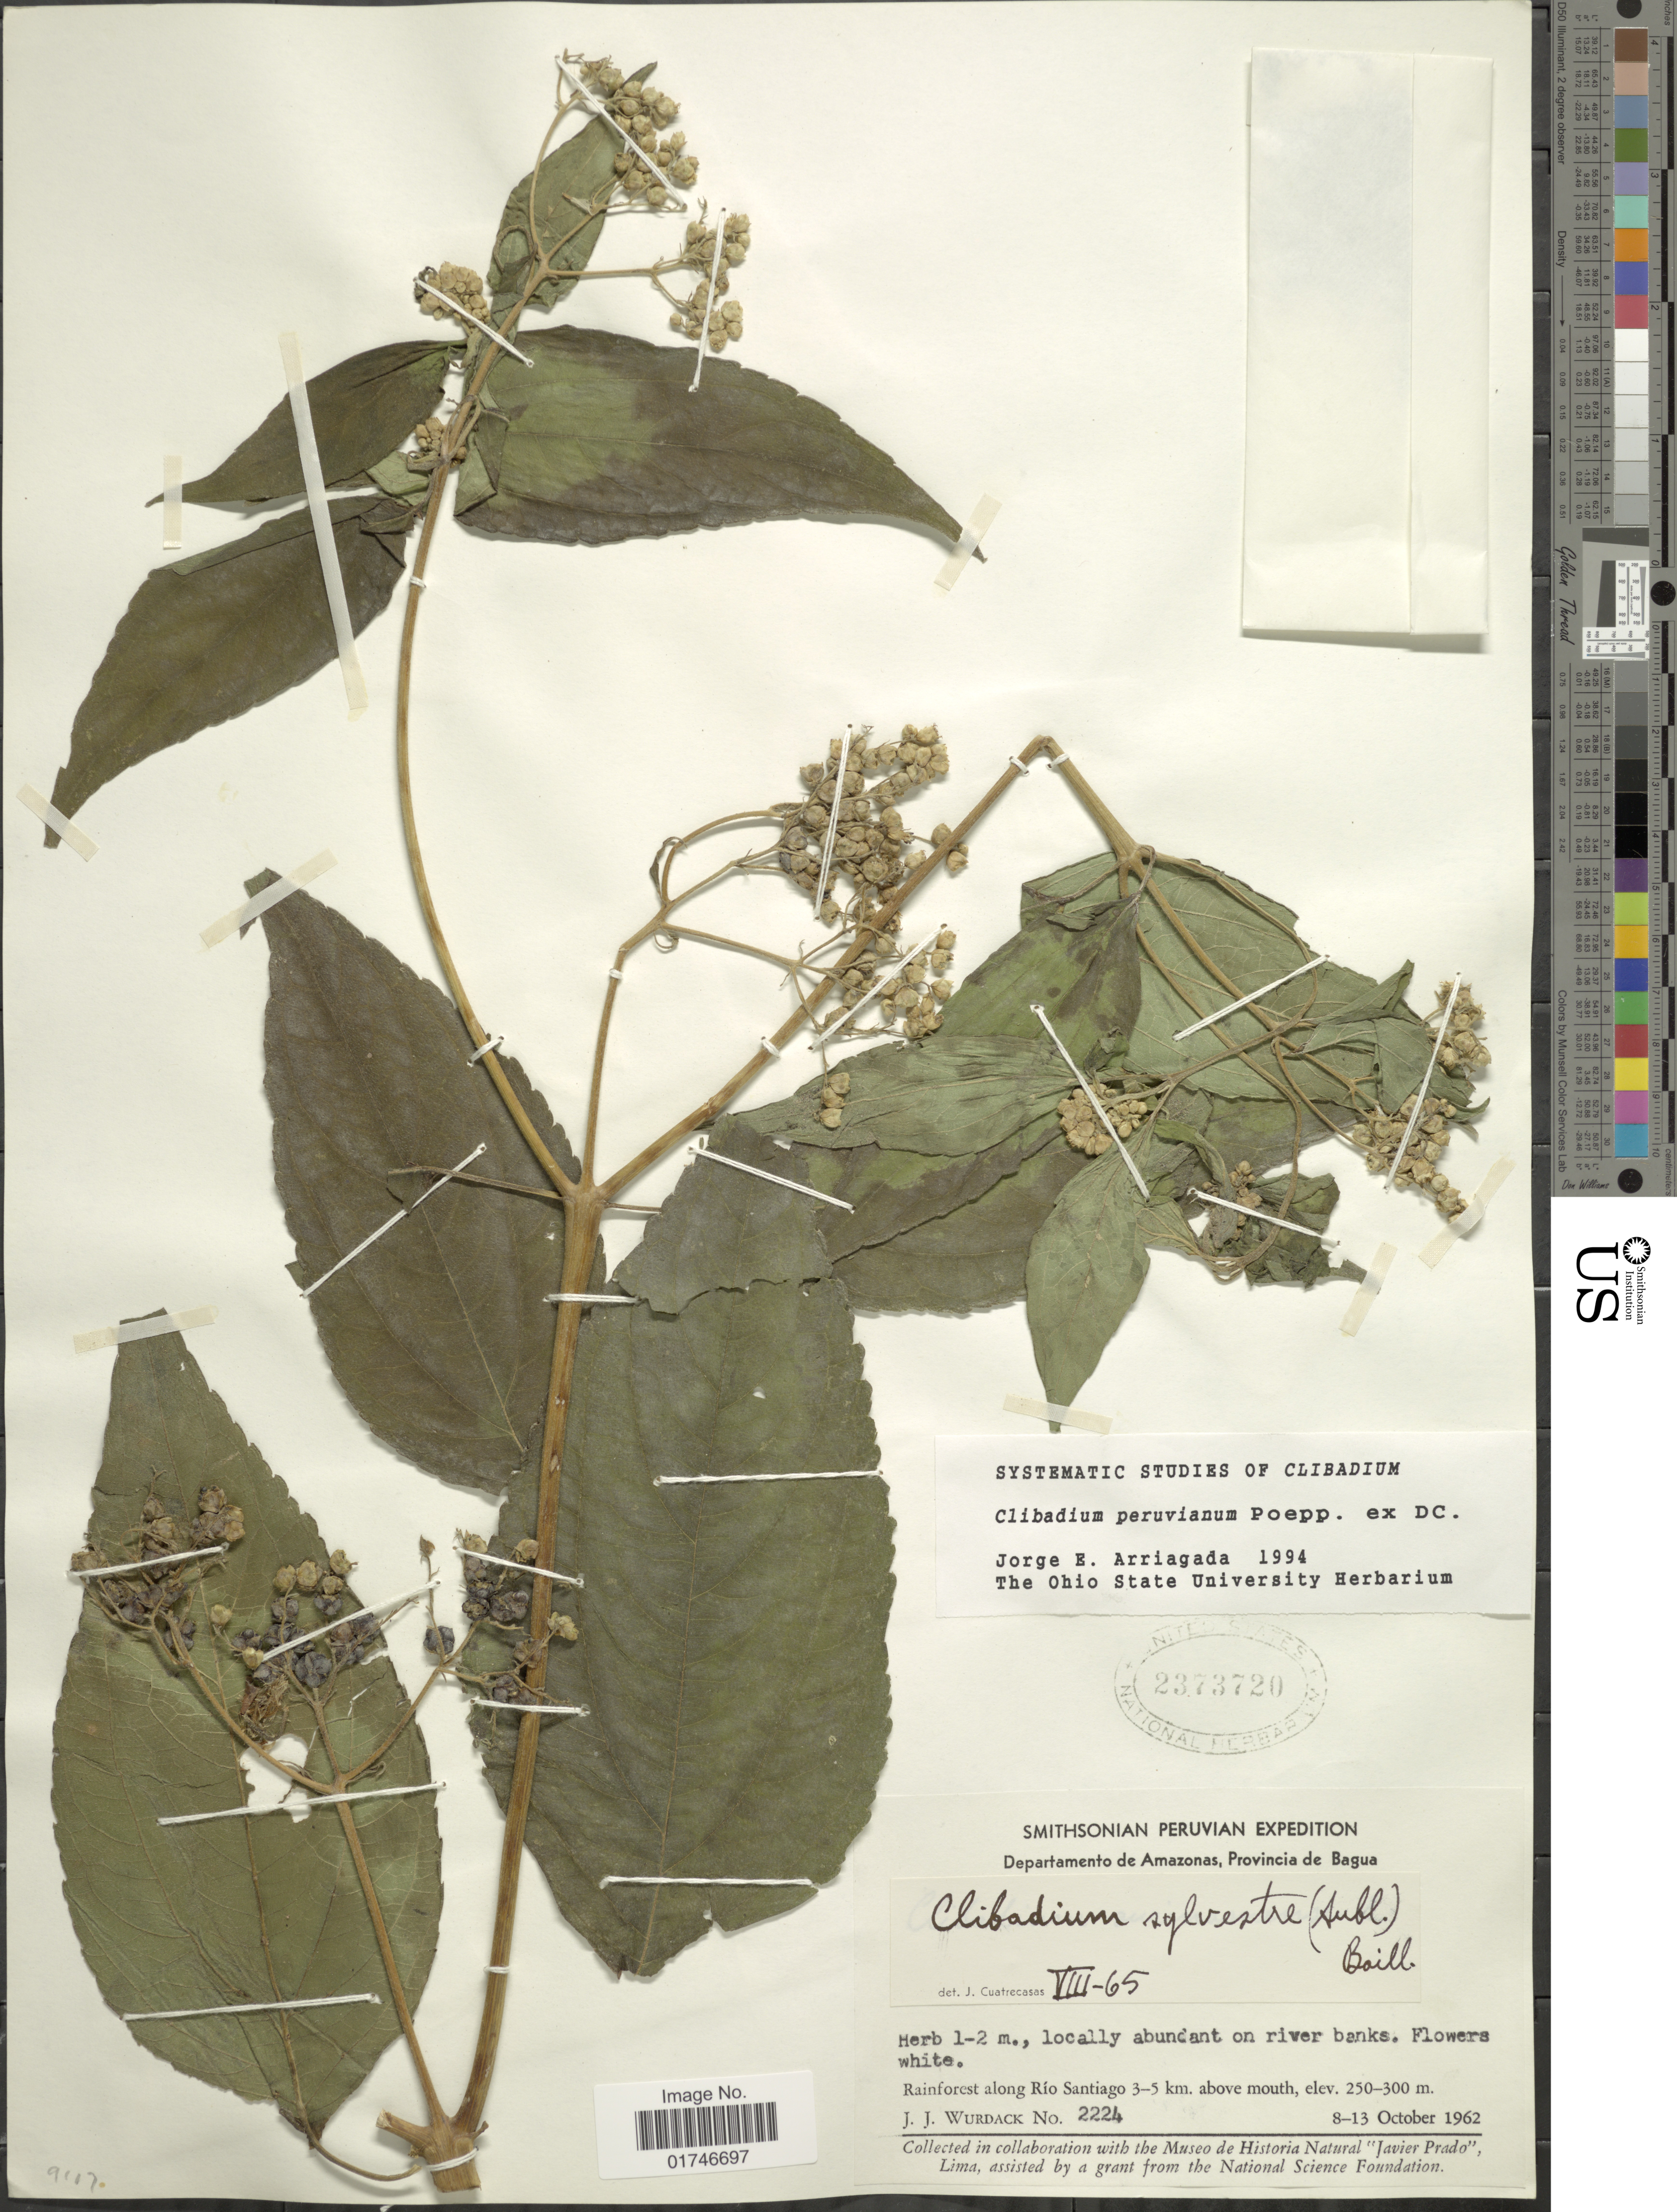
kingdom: Plantae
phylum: Tracheophyta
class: Magnoliopsida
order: Asterales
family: Asteraceae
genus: Clibadium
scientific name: Clibadium peruvianum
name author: Poepp.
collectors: J. J. Wurdack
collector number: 2224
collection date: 1962-10-08/1962-10-13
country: Peru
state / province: Amazonas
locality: Departamento de Amazonas, Provincia de Bagua. Rainforest along Río Santiago 3-5 km. above mouth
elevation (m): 250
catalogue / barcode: US 2373720